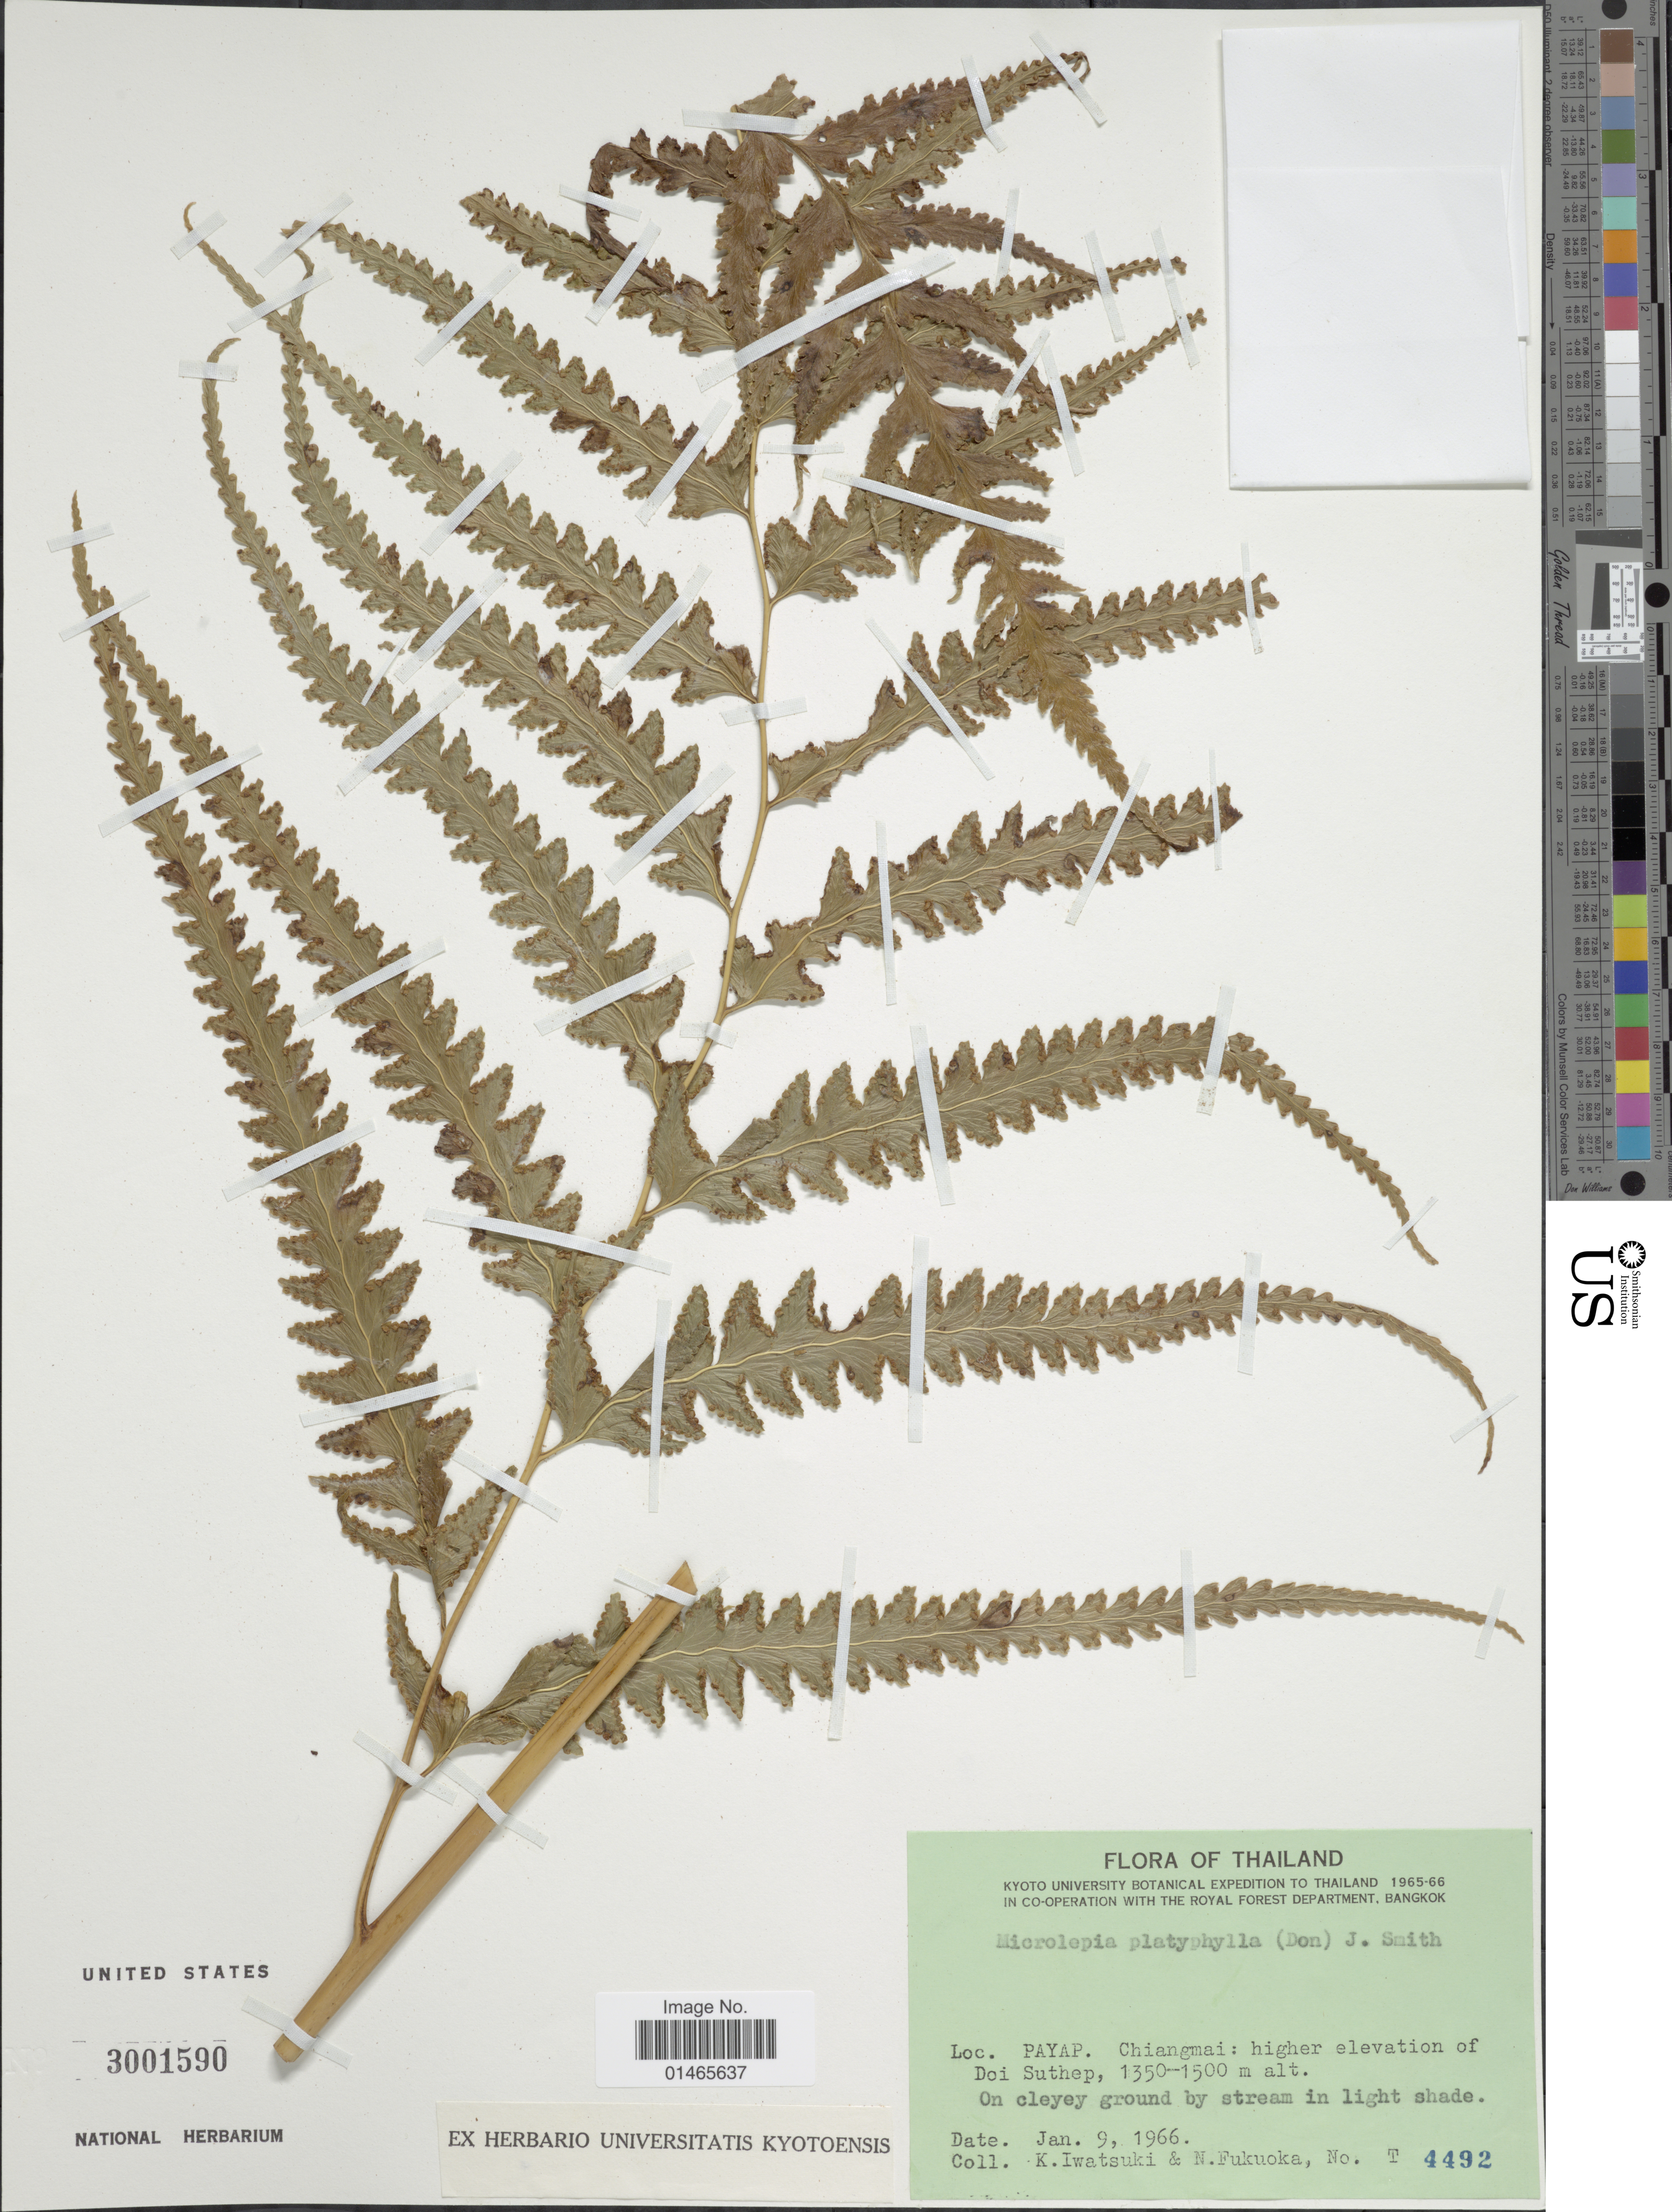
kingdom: Plantae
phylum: Tracheophyta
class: Polypodiopsida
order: Polypodiales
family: Dennstaedtiaceae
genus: Microlepia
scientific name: Microlepia platyphylla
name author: (D. Don) J. Sm.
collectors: K. Iwatsuki & N. Fukuoka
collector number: T4492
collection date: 1966-07-09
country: Thailand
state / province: Chiang Mai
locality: Payap, Chiangmai, Doi Suthep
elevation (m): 1350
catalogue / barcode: US 3001590